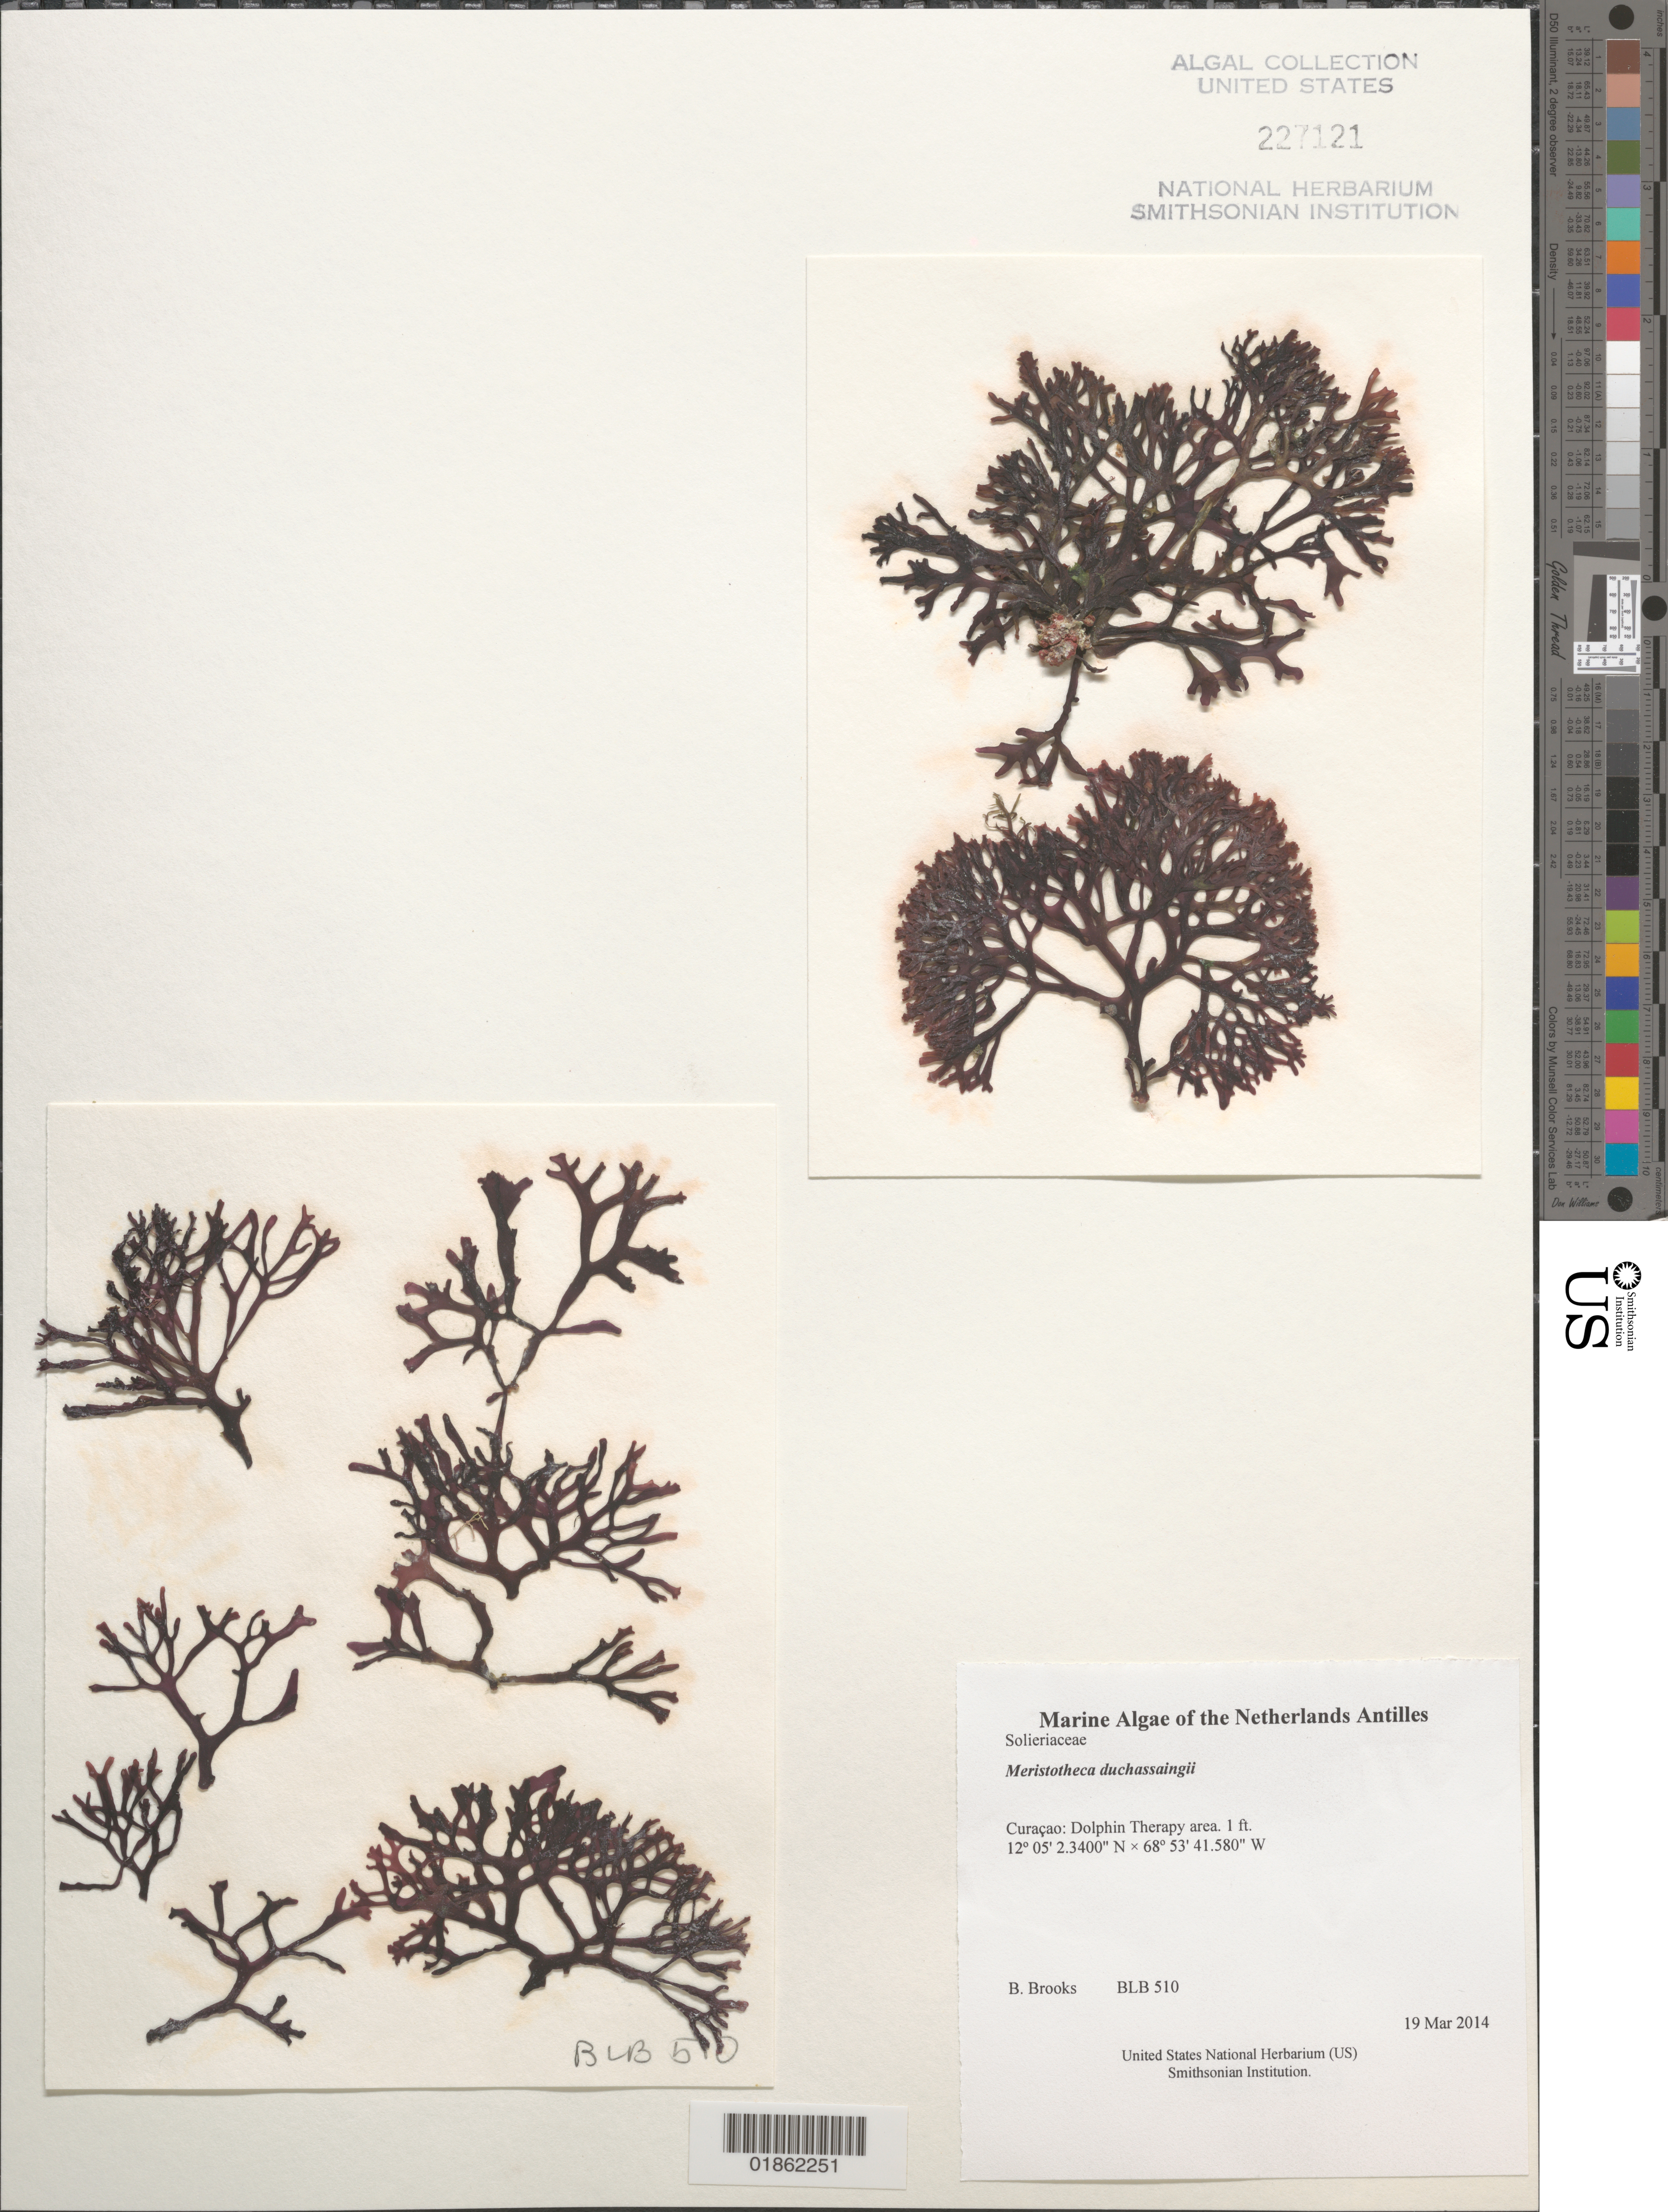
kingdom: Plantae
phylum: Rhodophyta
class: Florideophyceae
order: Halymeniales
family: Halymeniaceae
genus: Halymenia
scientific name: Halymenia duchassaignii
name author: (J. Agardh) Kylin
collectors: B. Brooks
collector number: BLB 510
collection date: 2014-03-19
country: Curaçao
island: Curaçao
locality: Dolphin Therapy area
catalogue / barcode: US 227121